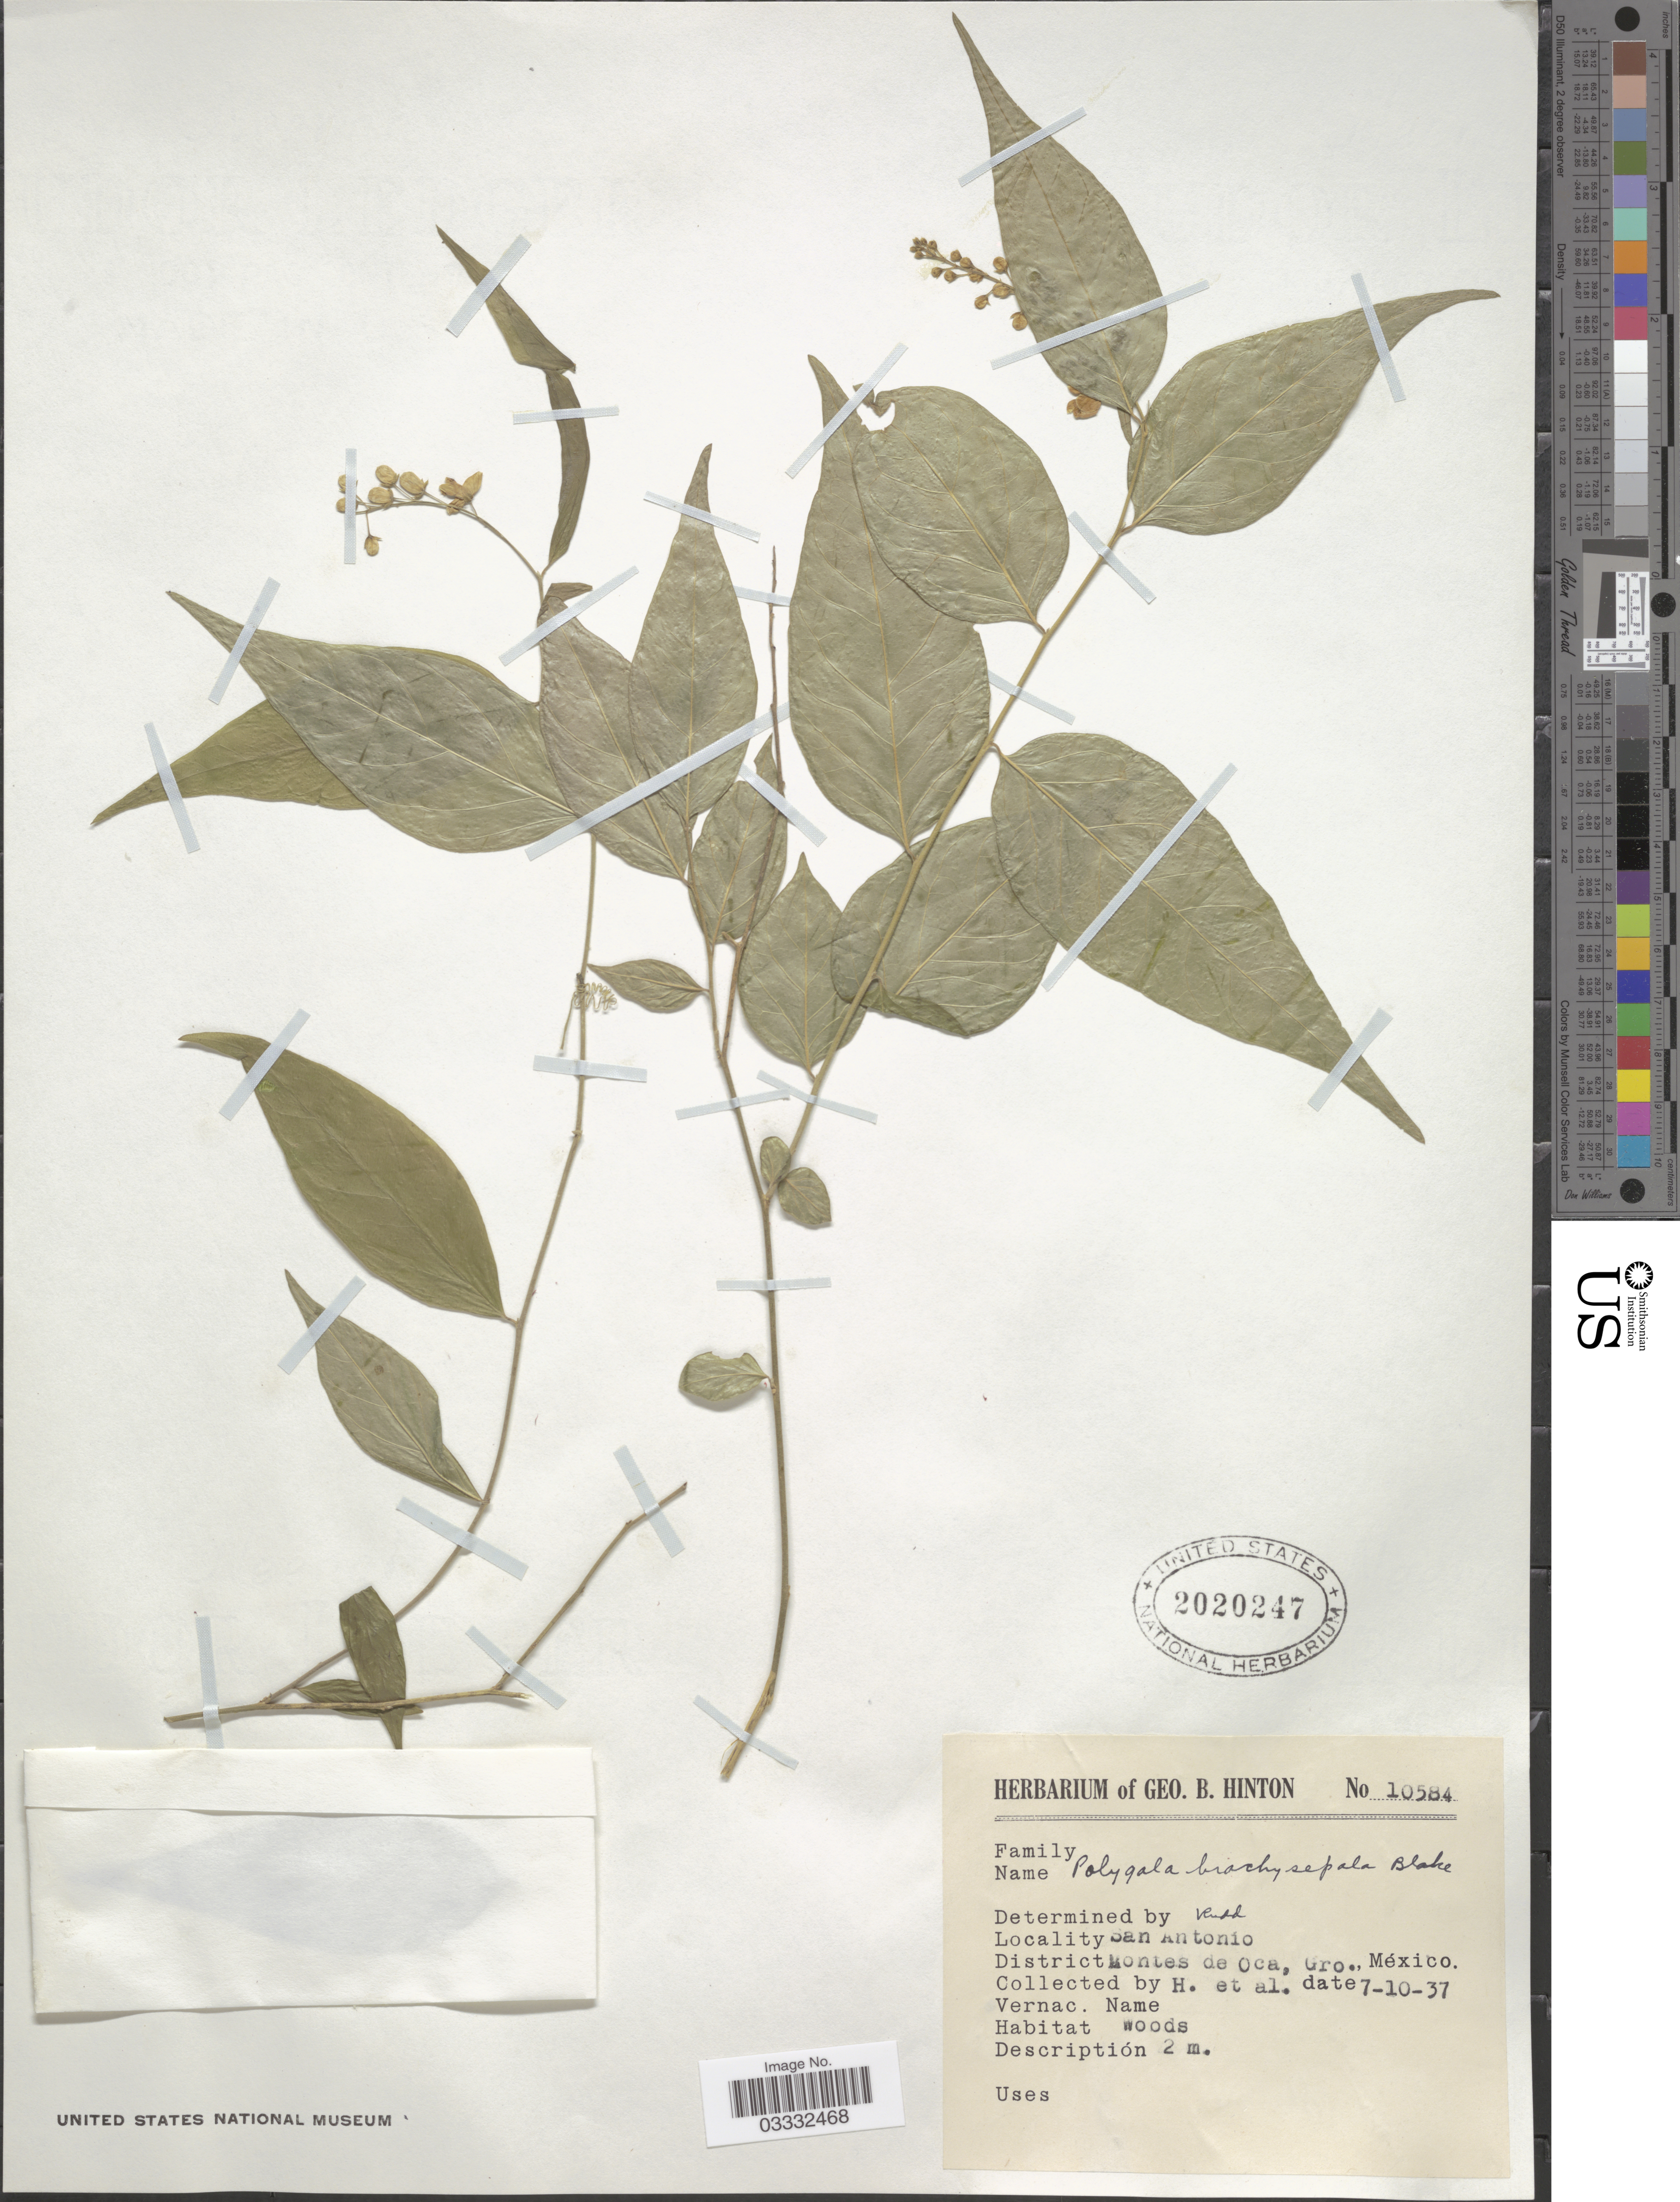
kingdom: Plantae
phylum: Tracheophyta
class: Magnoliopsida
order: Fabales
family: Polygalaceae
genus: Polygala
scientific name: Polygala brachysepala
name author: S.F. Blake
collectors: G. B. Hinton & et al.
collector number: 10584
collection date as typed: Transcribed d/m/y: 7/10/37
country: Mexico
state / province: Guerrero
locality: San Antonio. District Montes de Oca.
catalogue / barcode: US 2020247